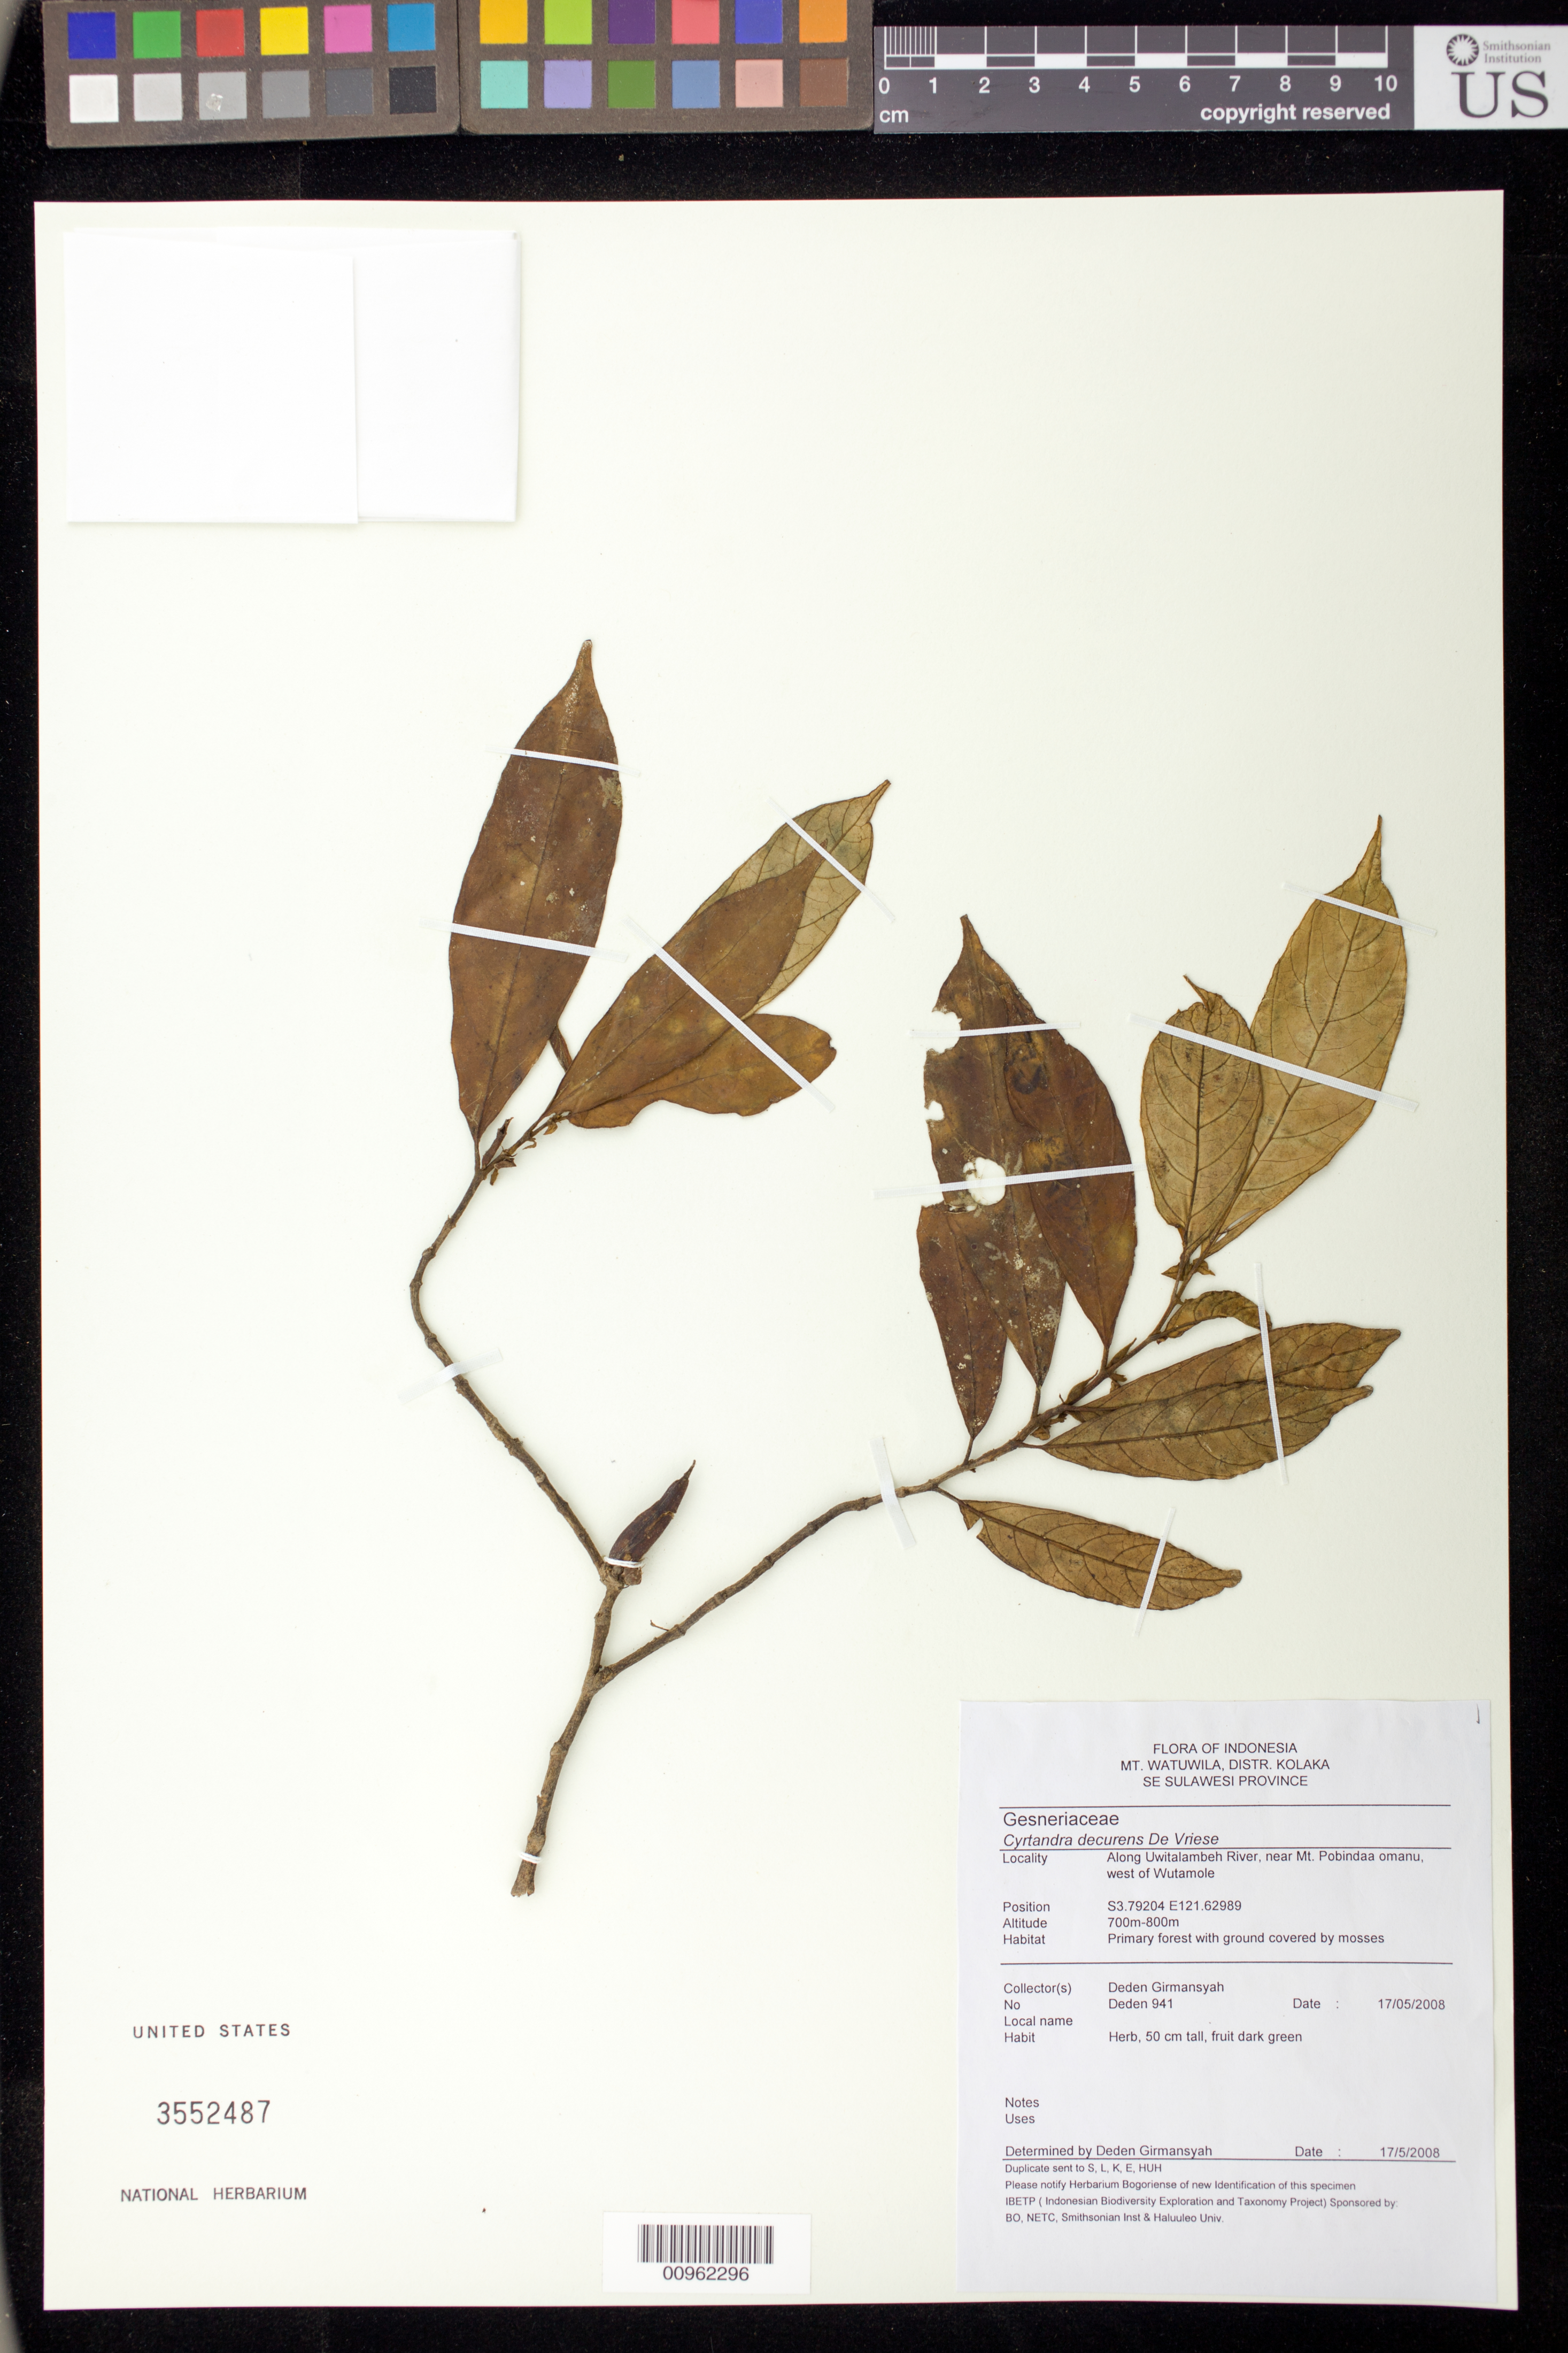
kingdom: Plantae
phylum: Tracheophyta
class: Magnoliopsida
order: Lamiales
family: Gesneriaceae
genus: Cyrtandra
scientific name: Cyrtandra widjajae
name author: Karton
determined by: Skog, Laurence E.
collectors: G. Deden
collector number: Deden 941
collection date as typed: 17 May 2008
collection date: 2008-05-17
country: Indonesia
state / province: Sulawesi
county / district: Sulawesi Tenggara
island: Sulawesi [Celebes]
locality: Mt. Watuwila, Distr. Kolaka, SE Sulawesi province. Along Uwitalambeh River, near Mt. Pobindaa omanu, west of Wutamole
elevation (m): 700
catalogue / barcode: US 3552487